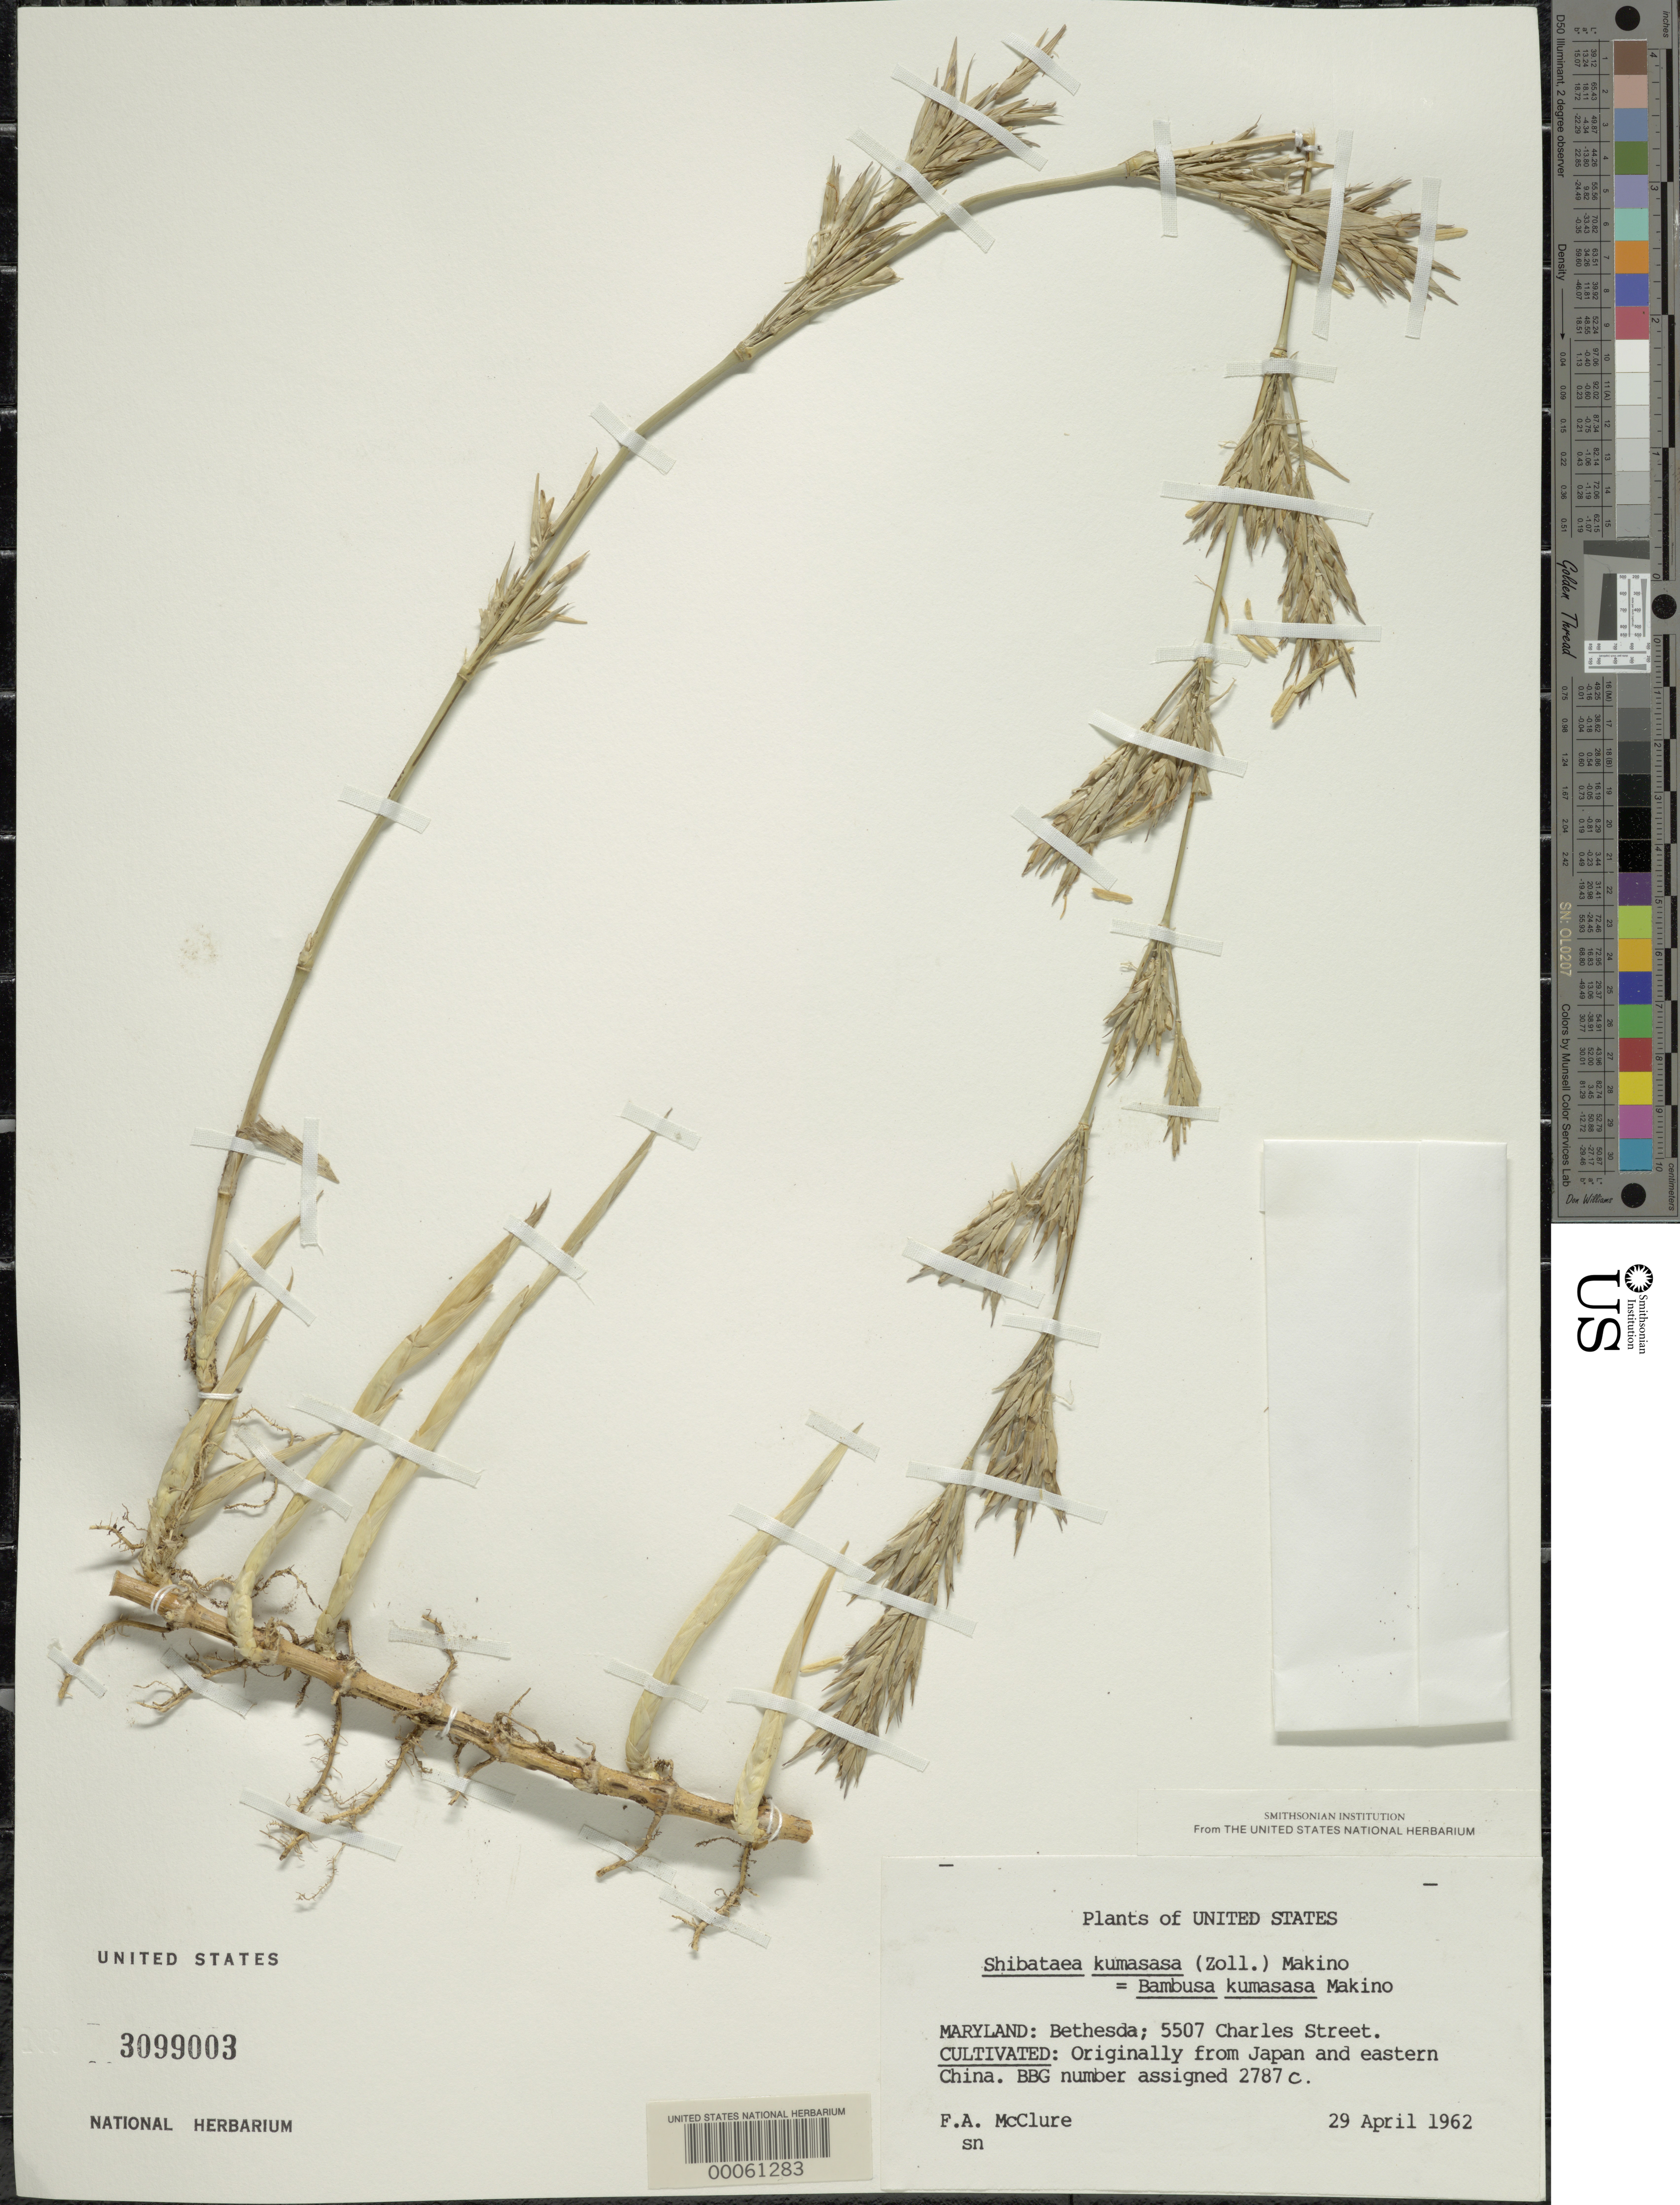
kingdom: Plantae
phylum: Tracheophyta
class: Liliopsida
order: Poales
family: Poaceae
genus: Shibataea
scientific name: Shibataea kumasasa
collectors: F. A. McClure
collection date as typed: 29 Apr 1962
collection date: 1962-04-29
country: United States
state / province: Maryland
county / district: Montgomery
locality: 5507 Charles Street, Bethesda (McClure's garden)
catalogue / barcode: US 3099003